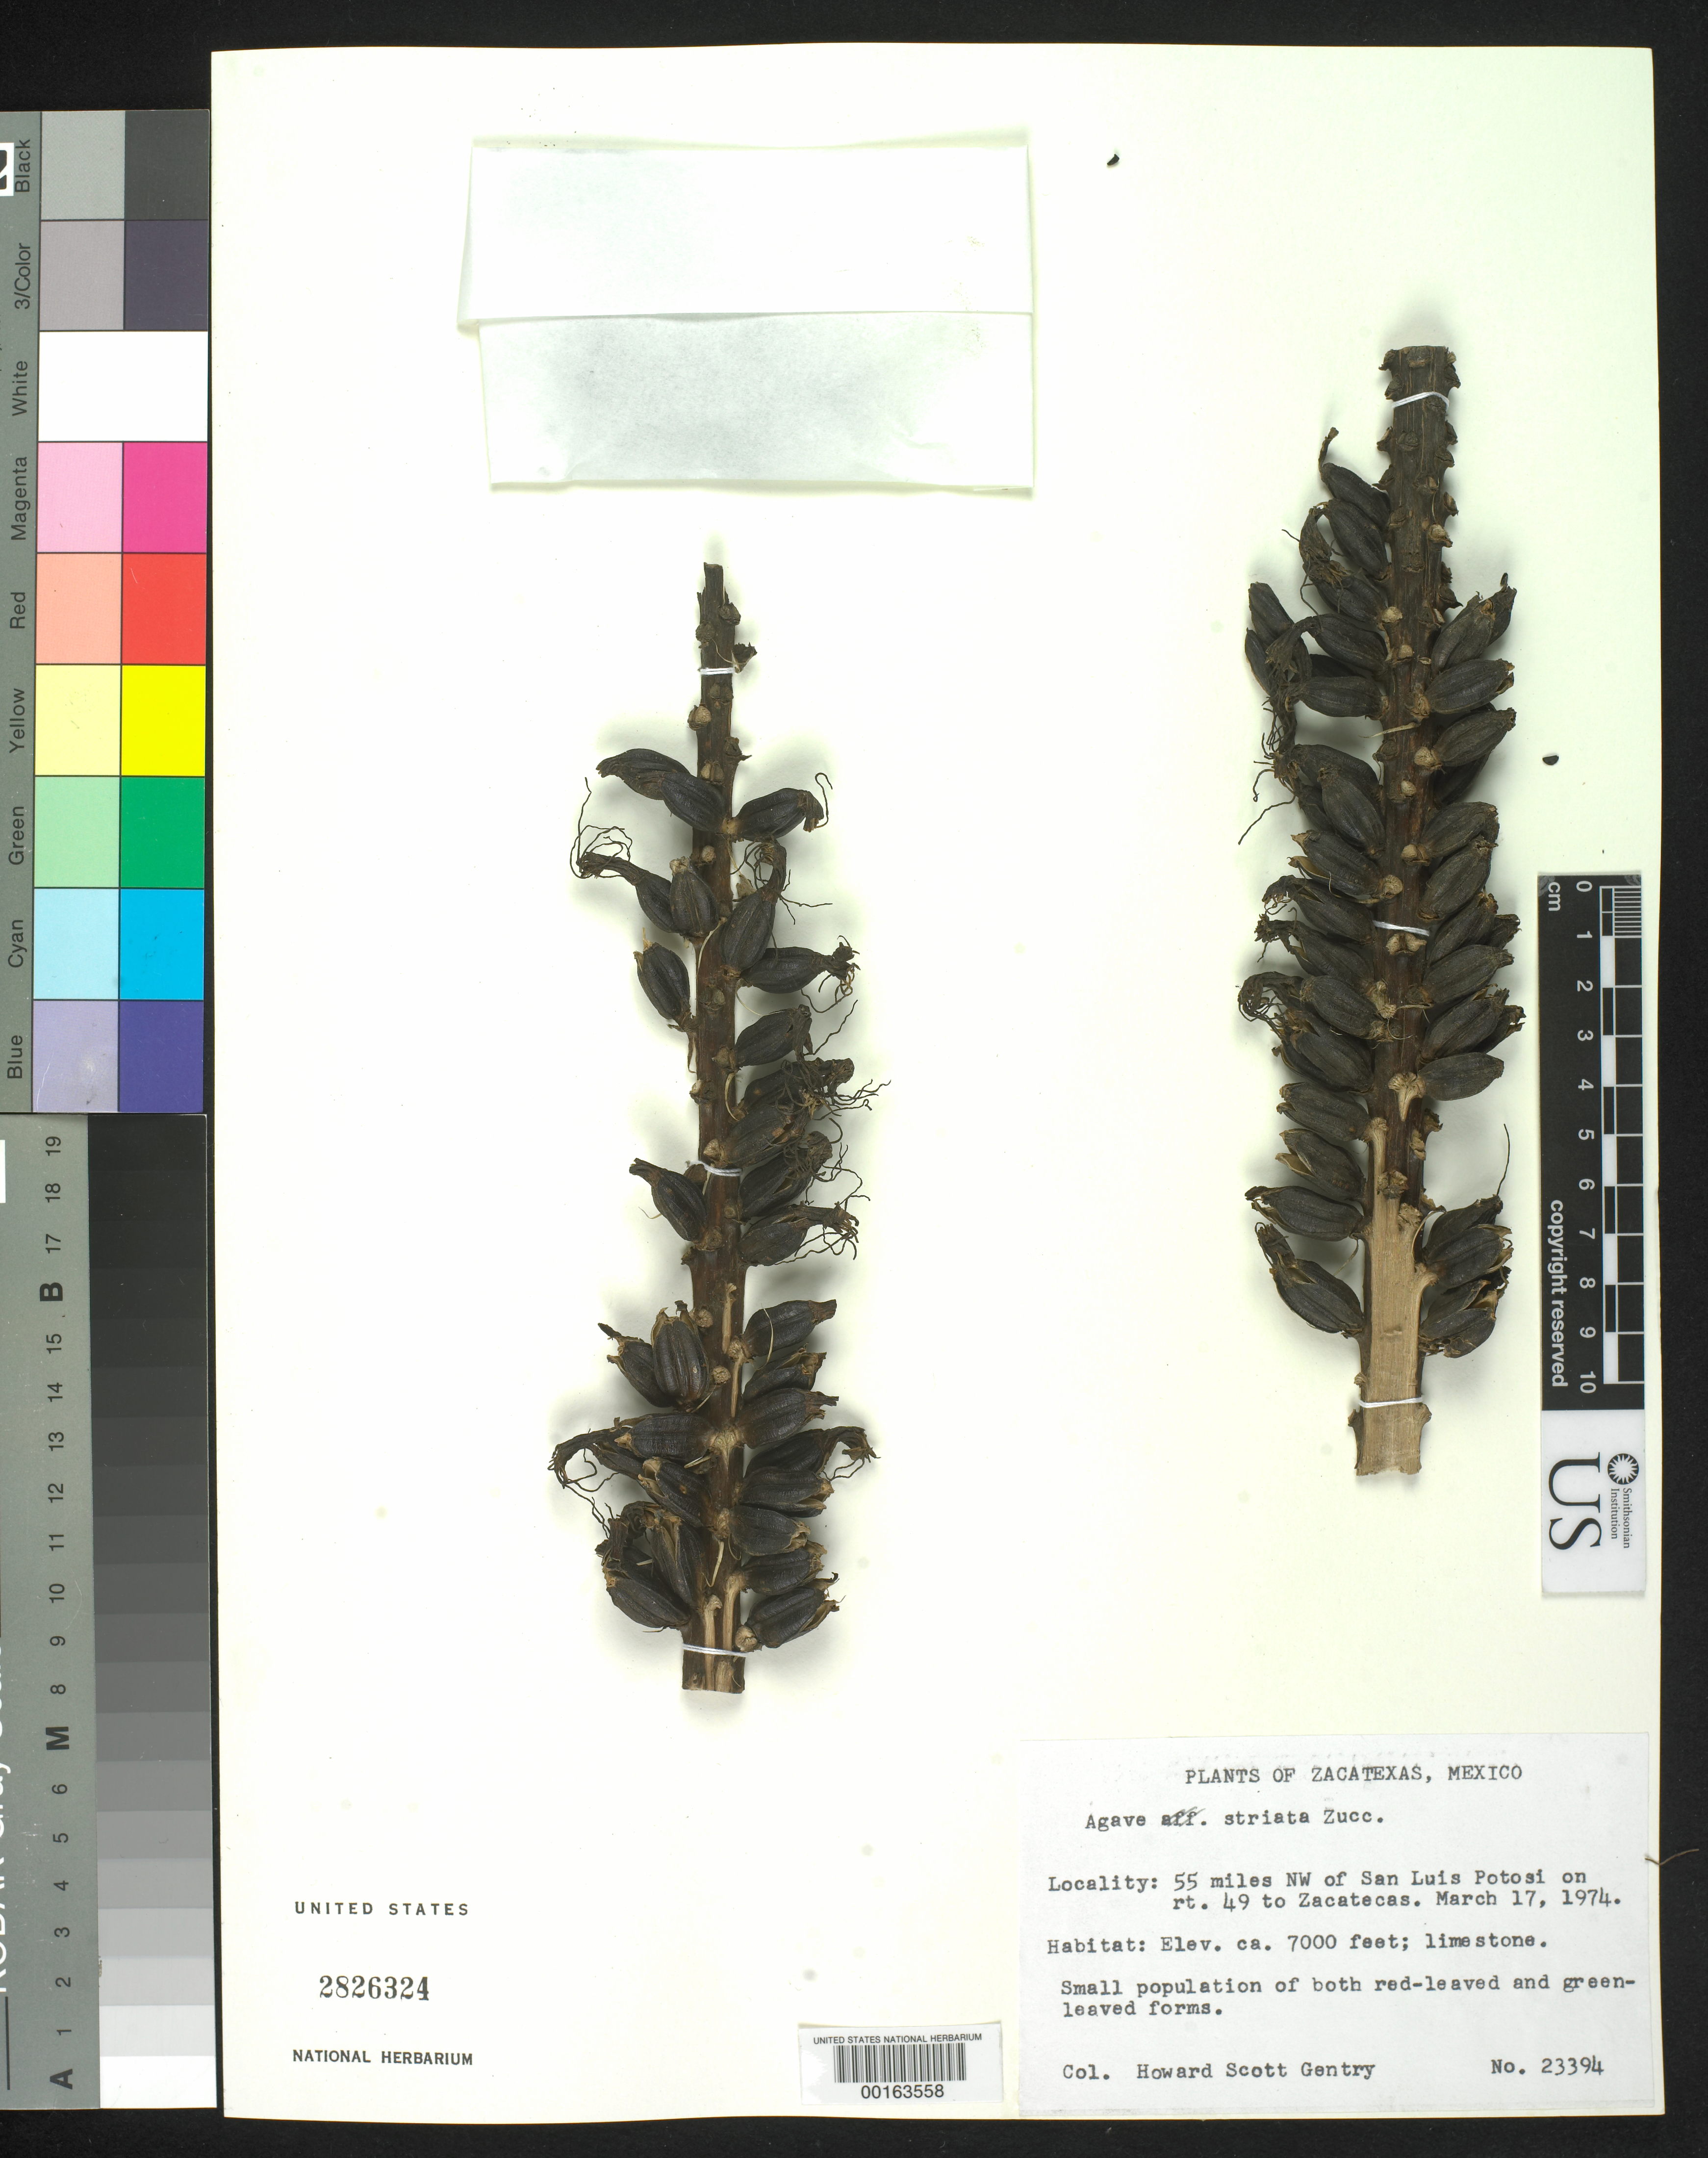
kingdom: Plantae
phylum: Tracheophyta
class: Liliopsida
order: Asparagales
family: Asparagaceae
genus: Agave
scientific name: Agave striata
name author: Zucc.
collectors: H. S. Gentry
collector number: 23394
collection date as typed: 17 Mar 1974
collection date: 1974-03-17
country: Mexico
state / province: Zacatecas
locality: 55 mi NW of San Luis Potosi on rt 49 to Zacatecas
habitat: Limestone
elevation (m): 2134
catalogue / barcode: US 2826324